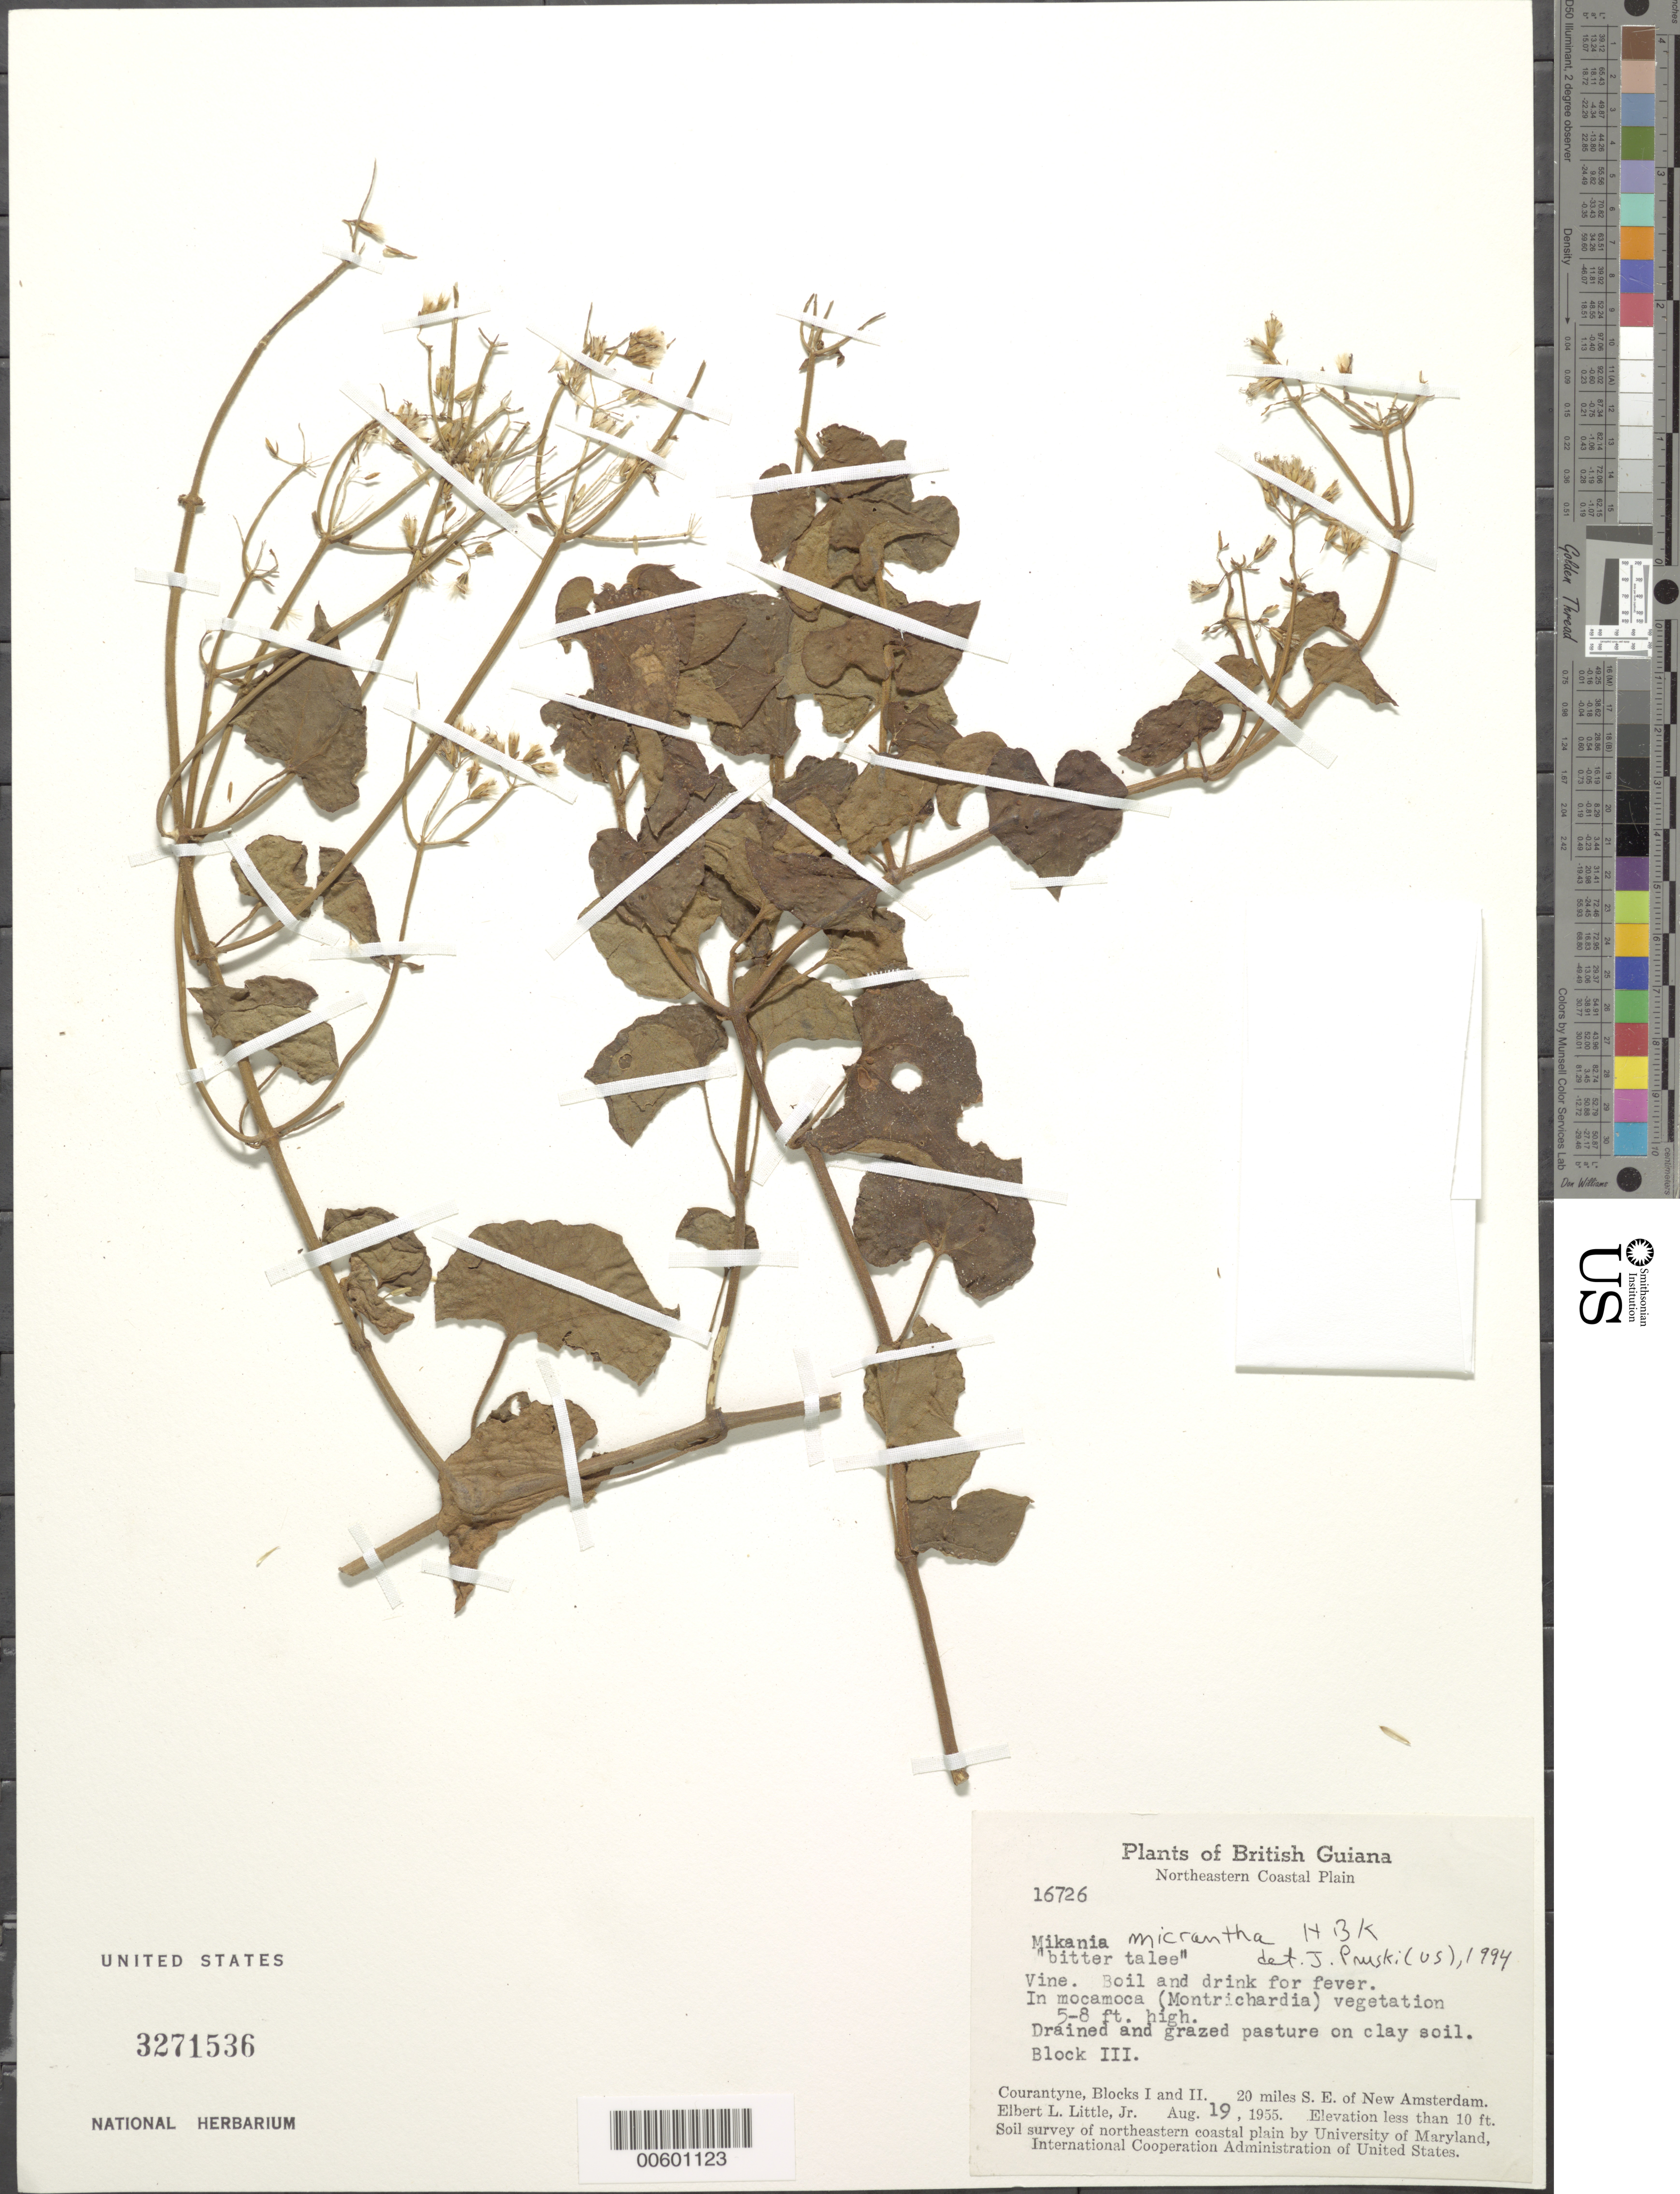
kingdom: Plantae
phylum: Tracheophyta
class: Magnoliopsida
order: Asterales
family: Asteraceae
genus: Mikania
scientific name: Mikania micrantha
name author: Kunth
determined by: Pruski, J. F.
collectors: E. L. Little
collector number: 16726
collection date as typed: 19-Aug-55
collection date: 1955-08-19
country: Guyana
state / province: E. Berbice-Corentyne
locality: Courantyne, Blocks III. 20 mi. SE of New Amsterdam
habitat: Mocamoea vegetation, 5-8 ft high; drained and grazed pasture on clay soil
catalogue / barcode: US 3271536